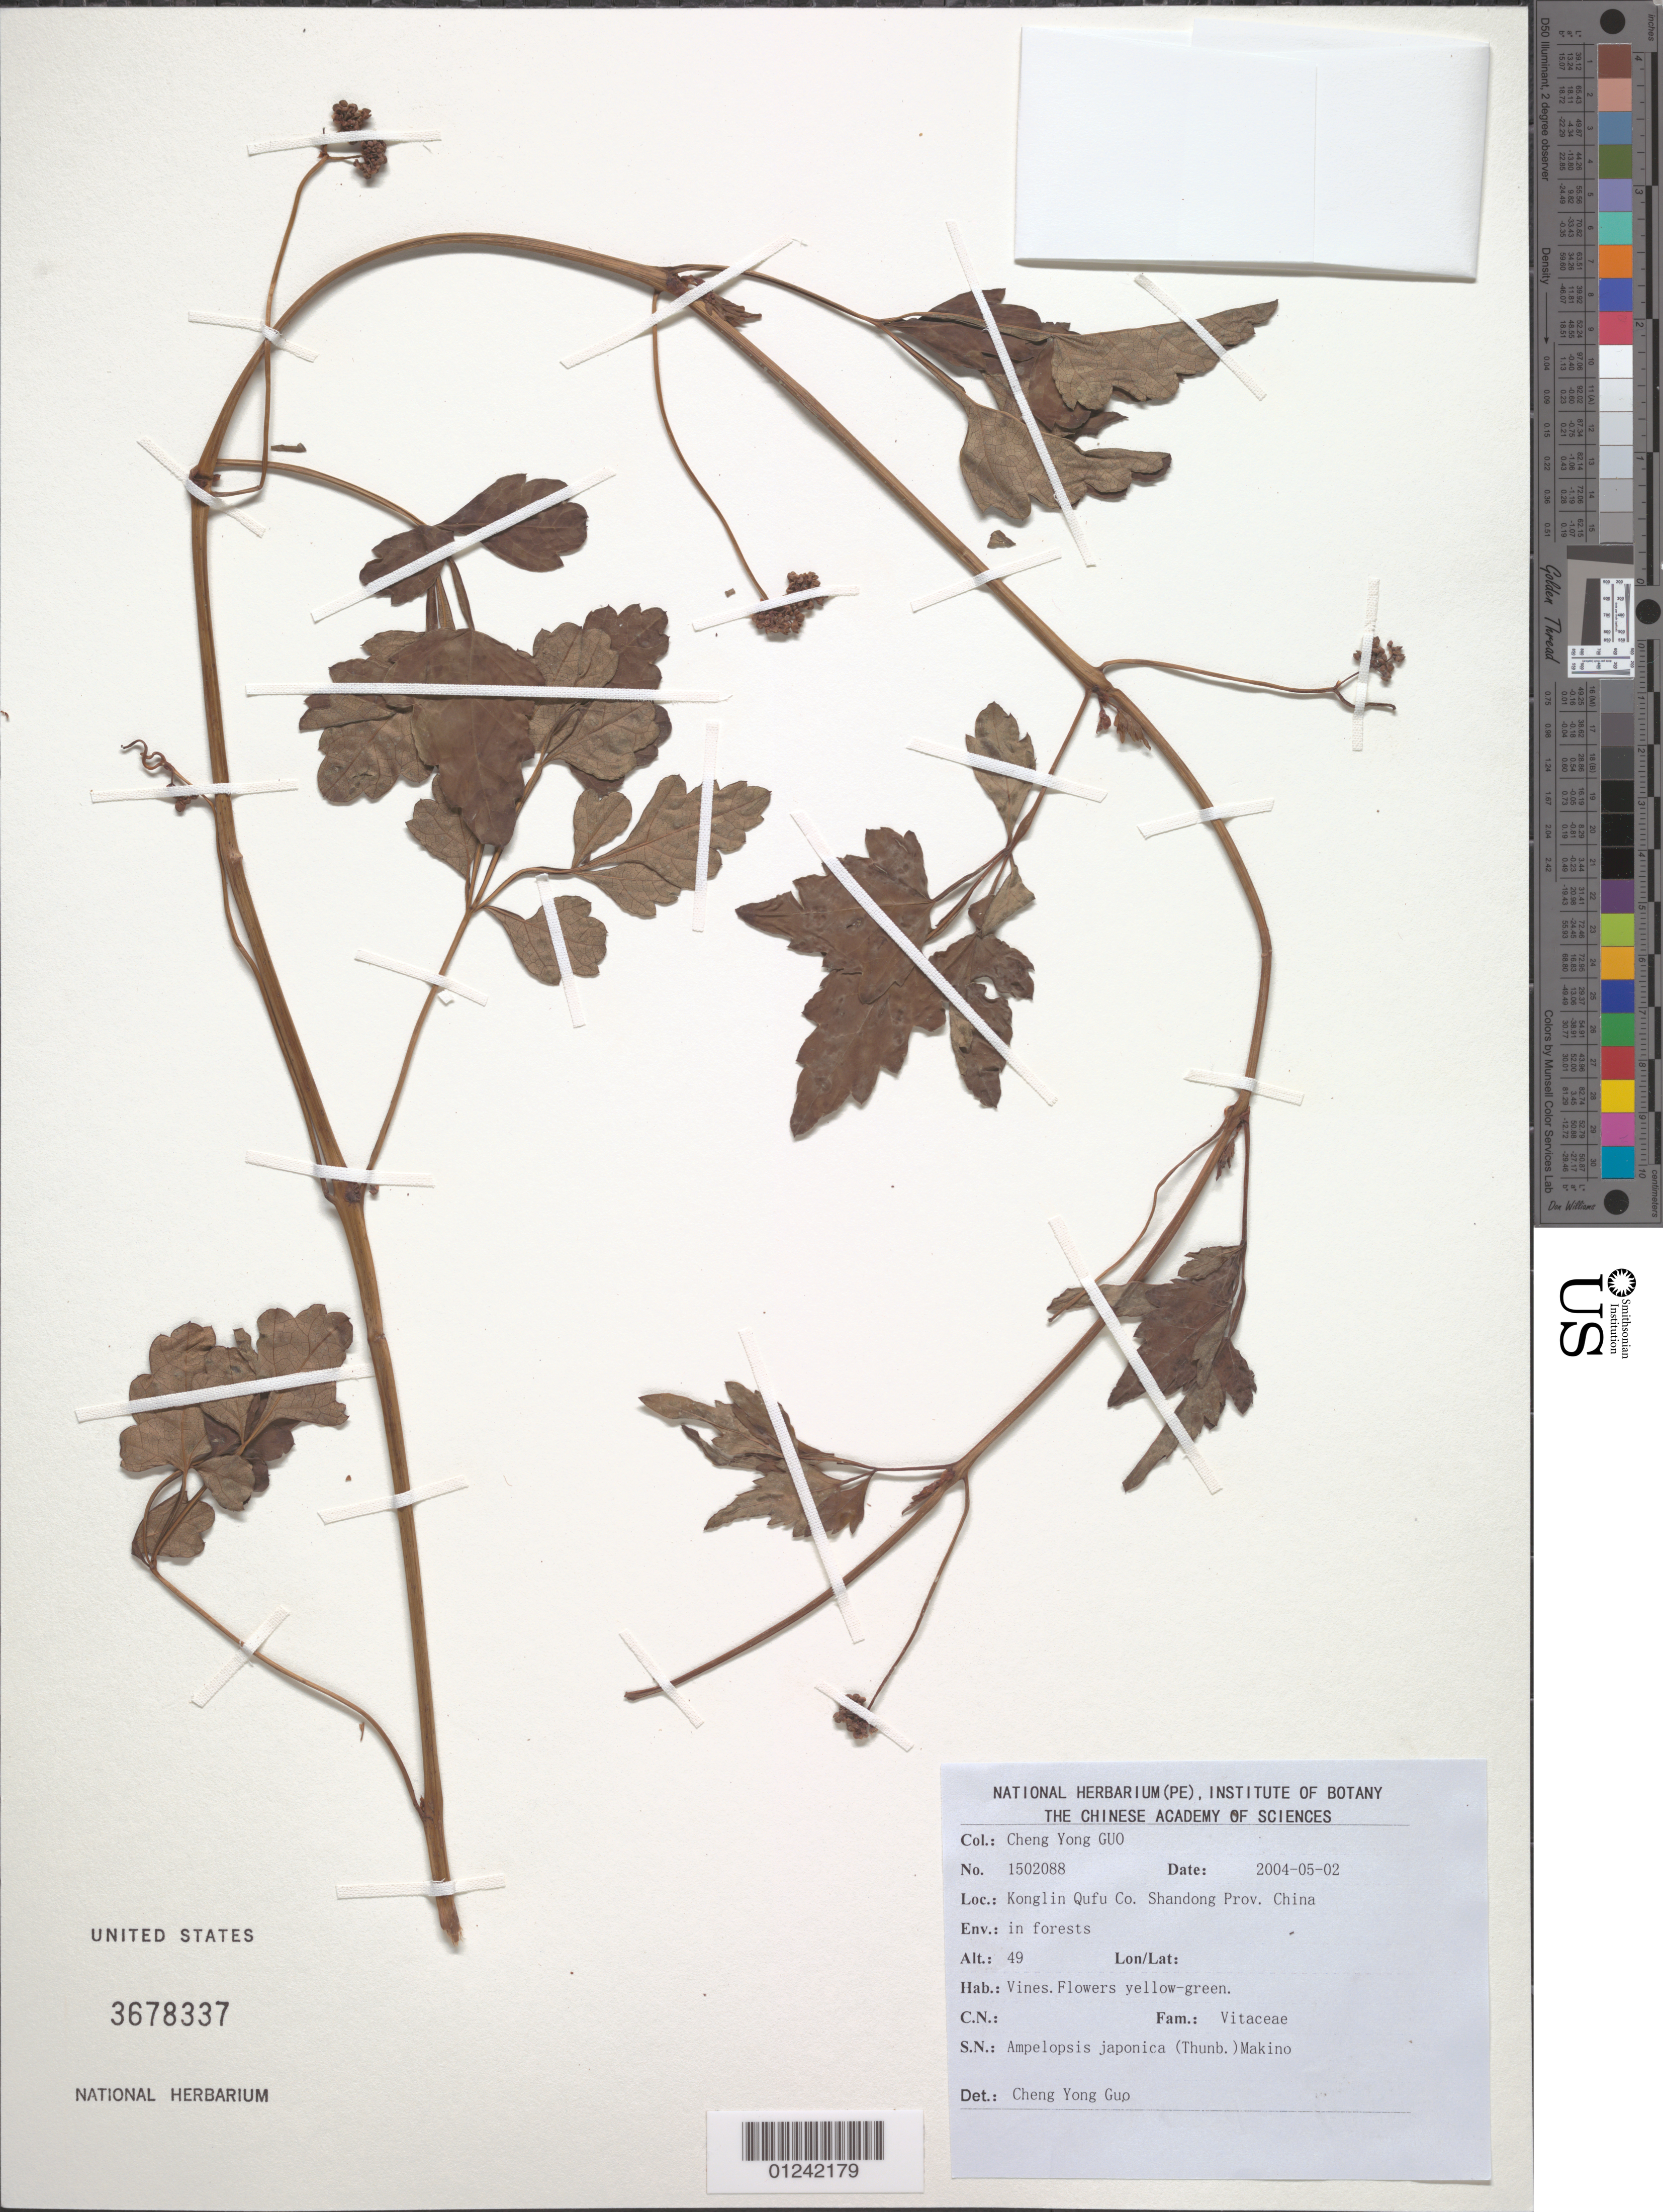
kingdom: Plantae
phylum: Tracheophyta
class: Magnoliopsida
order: Vitales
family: Vitaceae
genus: Ampelopsis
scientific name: Ampelopsis japonica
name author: (Thunb.) Makino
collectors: C. Y. Guo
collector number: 1502088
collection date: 2004-02-05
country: China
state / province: Shandong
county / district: Konglin Qufo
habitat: in forests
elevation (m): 49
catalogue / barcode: US 3678337